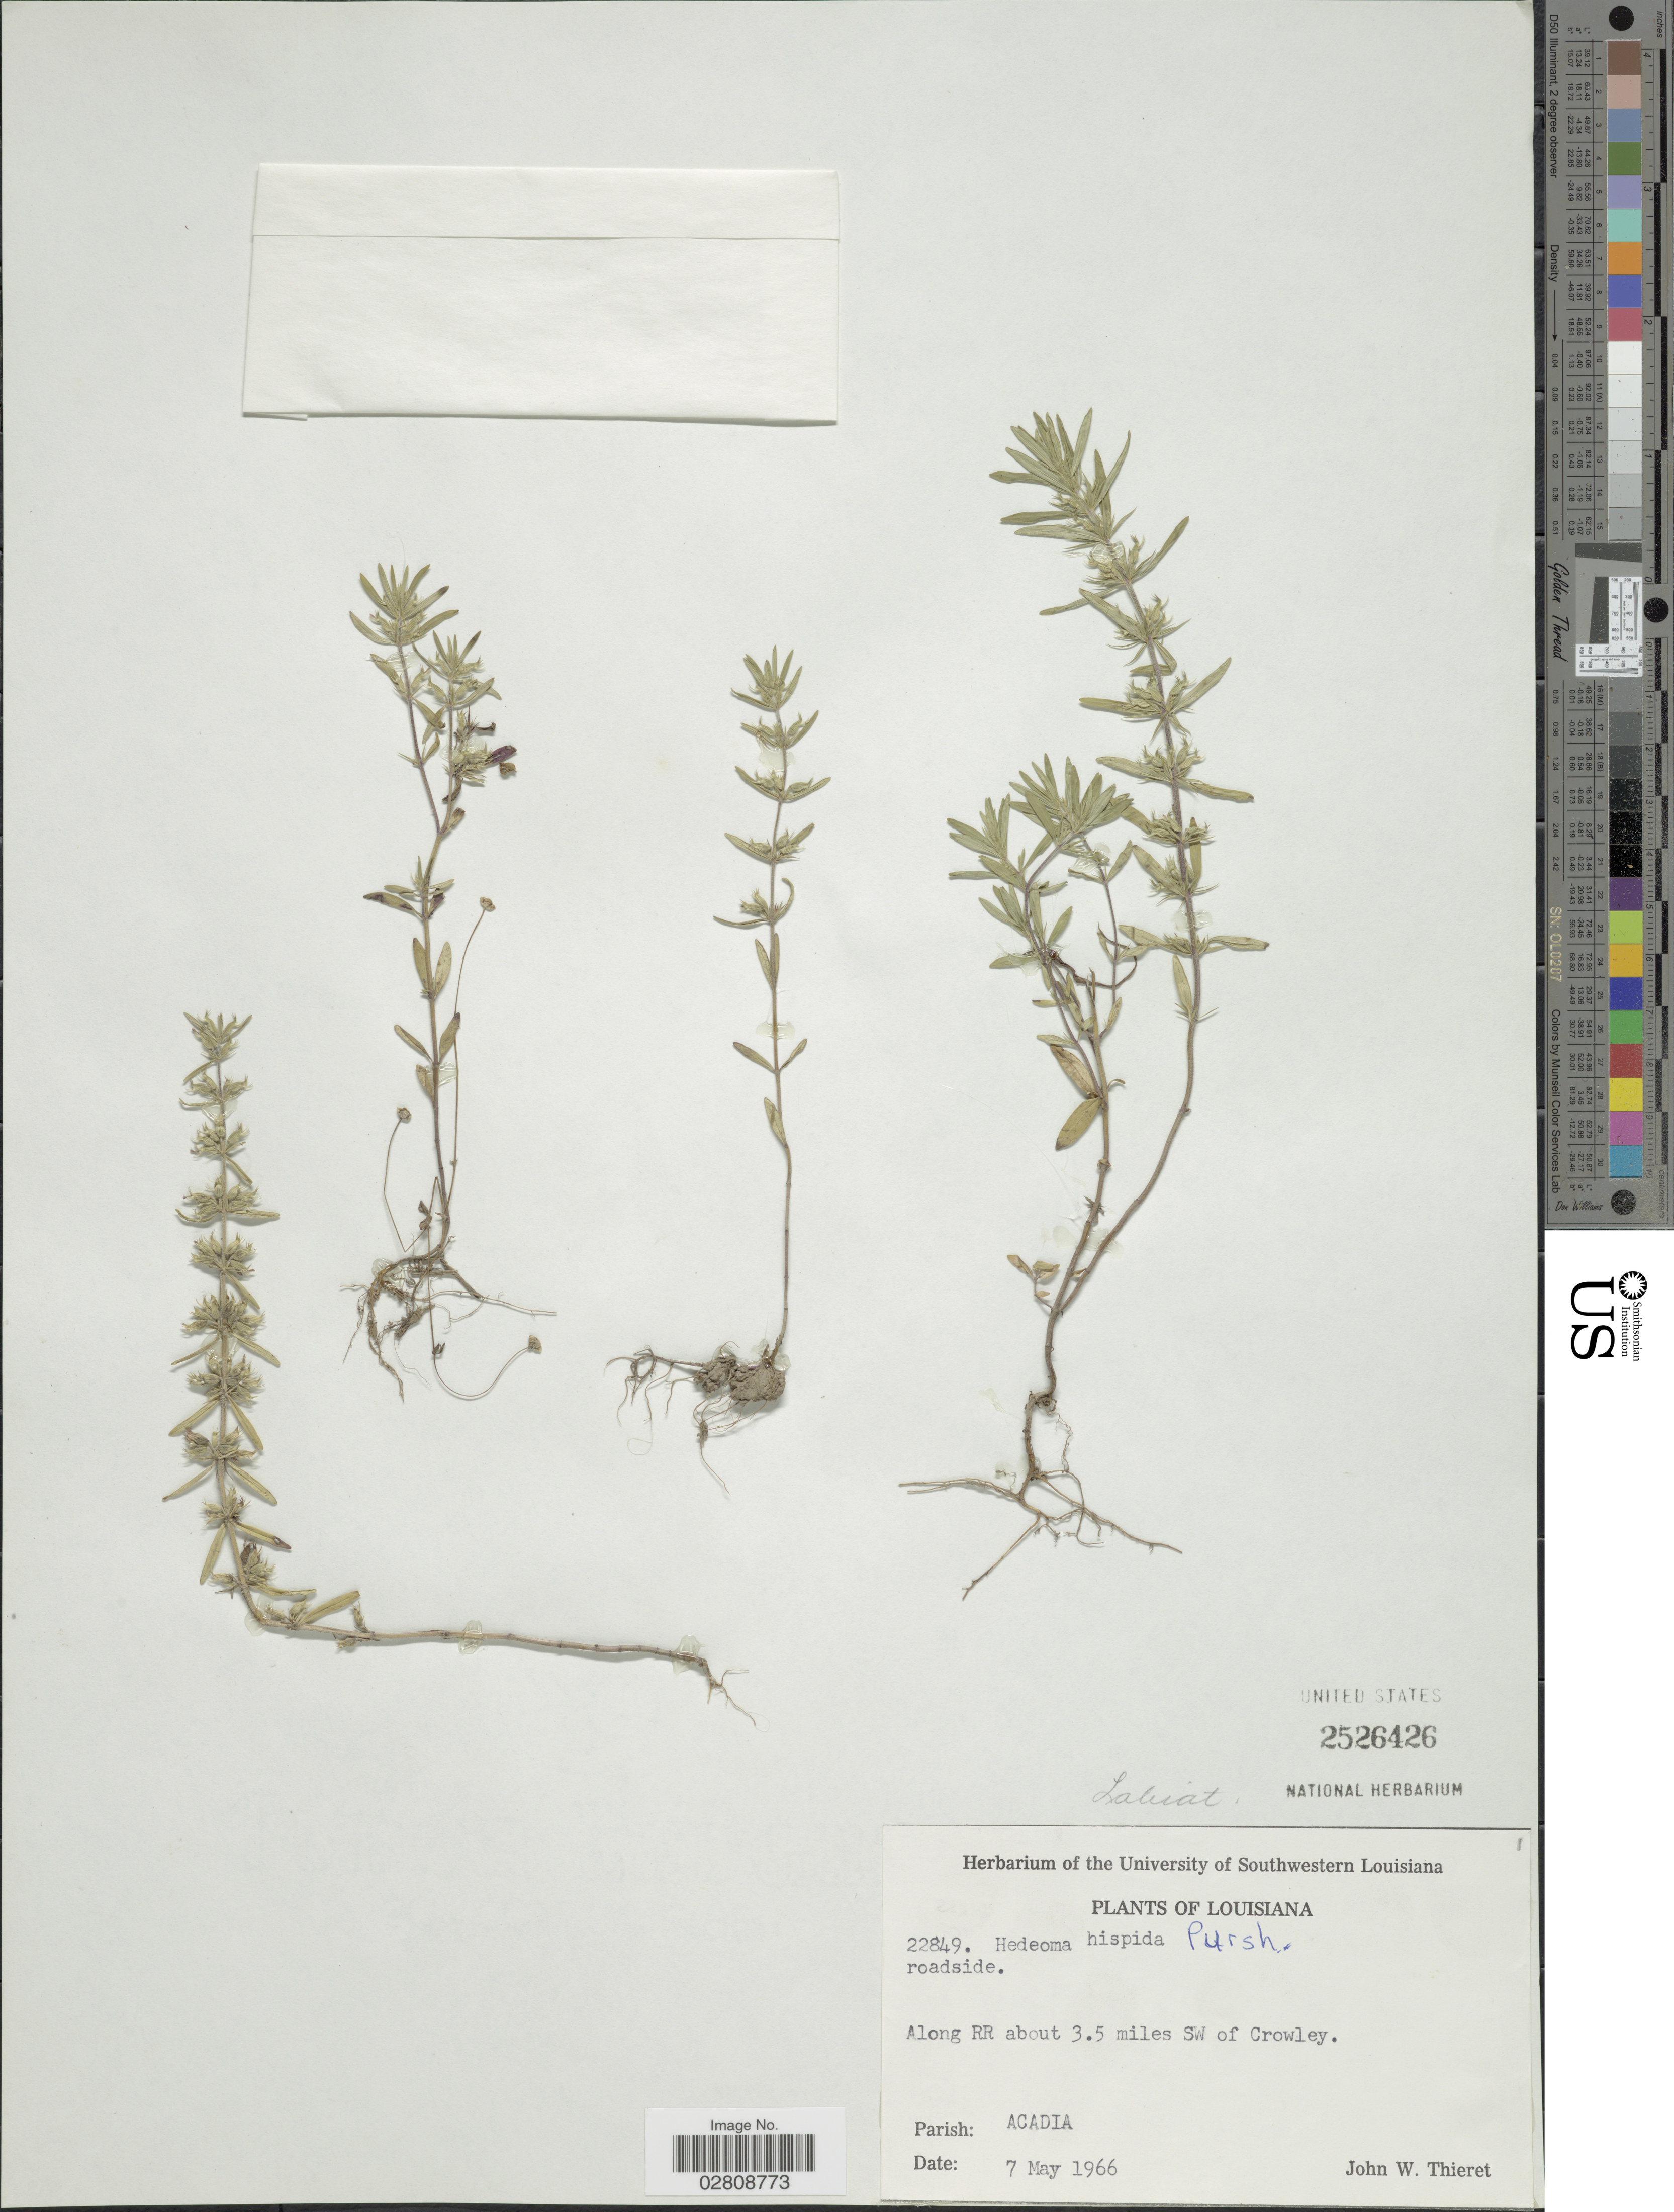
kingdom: Plantae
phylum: Tracheophyta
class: Magnoliopsida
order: Lamiales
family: Lamiaceae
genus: Hedeoma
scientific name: Hedeoma hispida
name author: Pursh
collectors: J. W. Thieret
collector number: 22849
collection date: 1966-05-07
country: United States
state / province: Louisiana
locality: Along RR about 3.5 miles SW of Crowley. Parish: Acadia.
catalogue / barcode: US 2526426